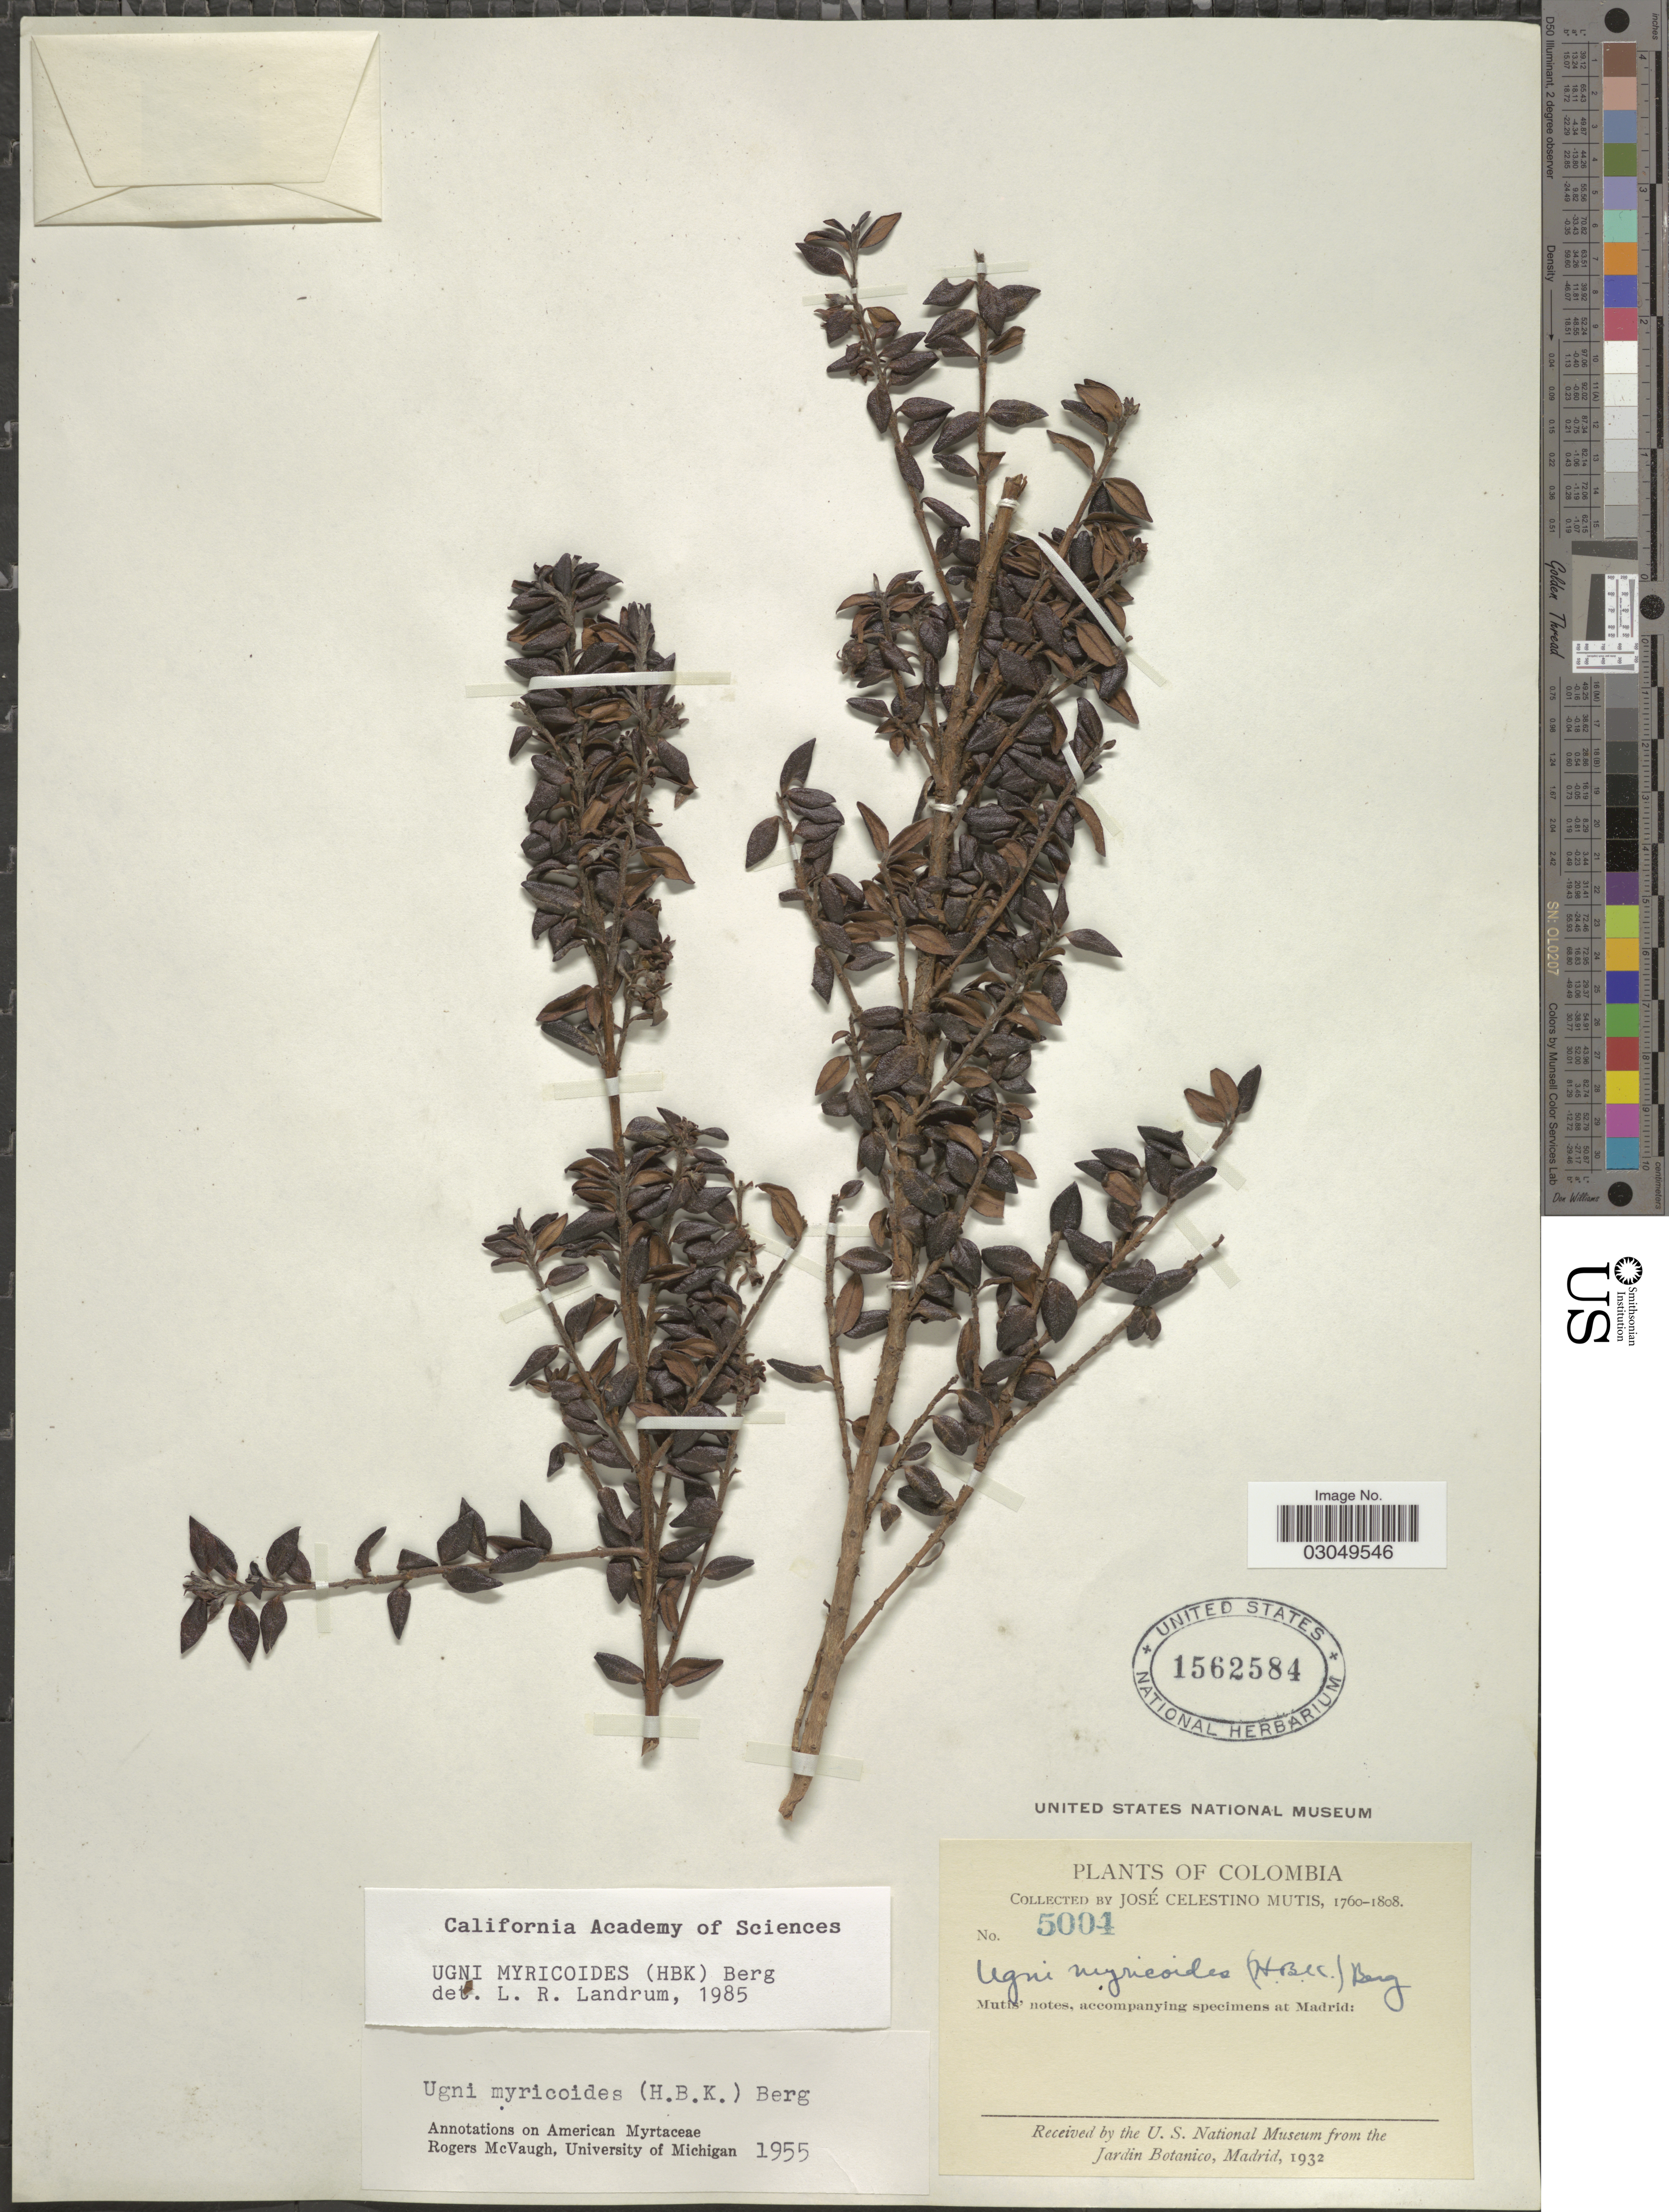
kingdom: Plantae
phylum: Tracheophyta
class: Magnoliopsida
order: Myrtales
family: Myrtaceae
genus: Ugni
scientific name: Ugni myricoides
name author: (Kunth) O. Berg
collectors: J. C. B. Mutis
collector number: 5004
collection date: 1760/1808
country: Colombia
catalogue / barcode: US 1562584